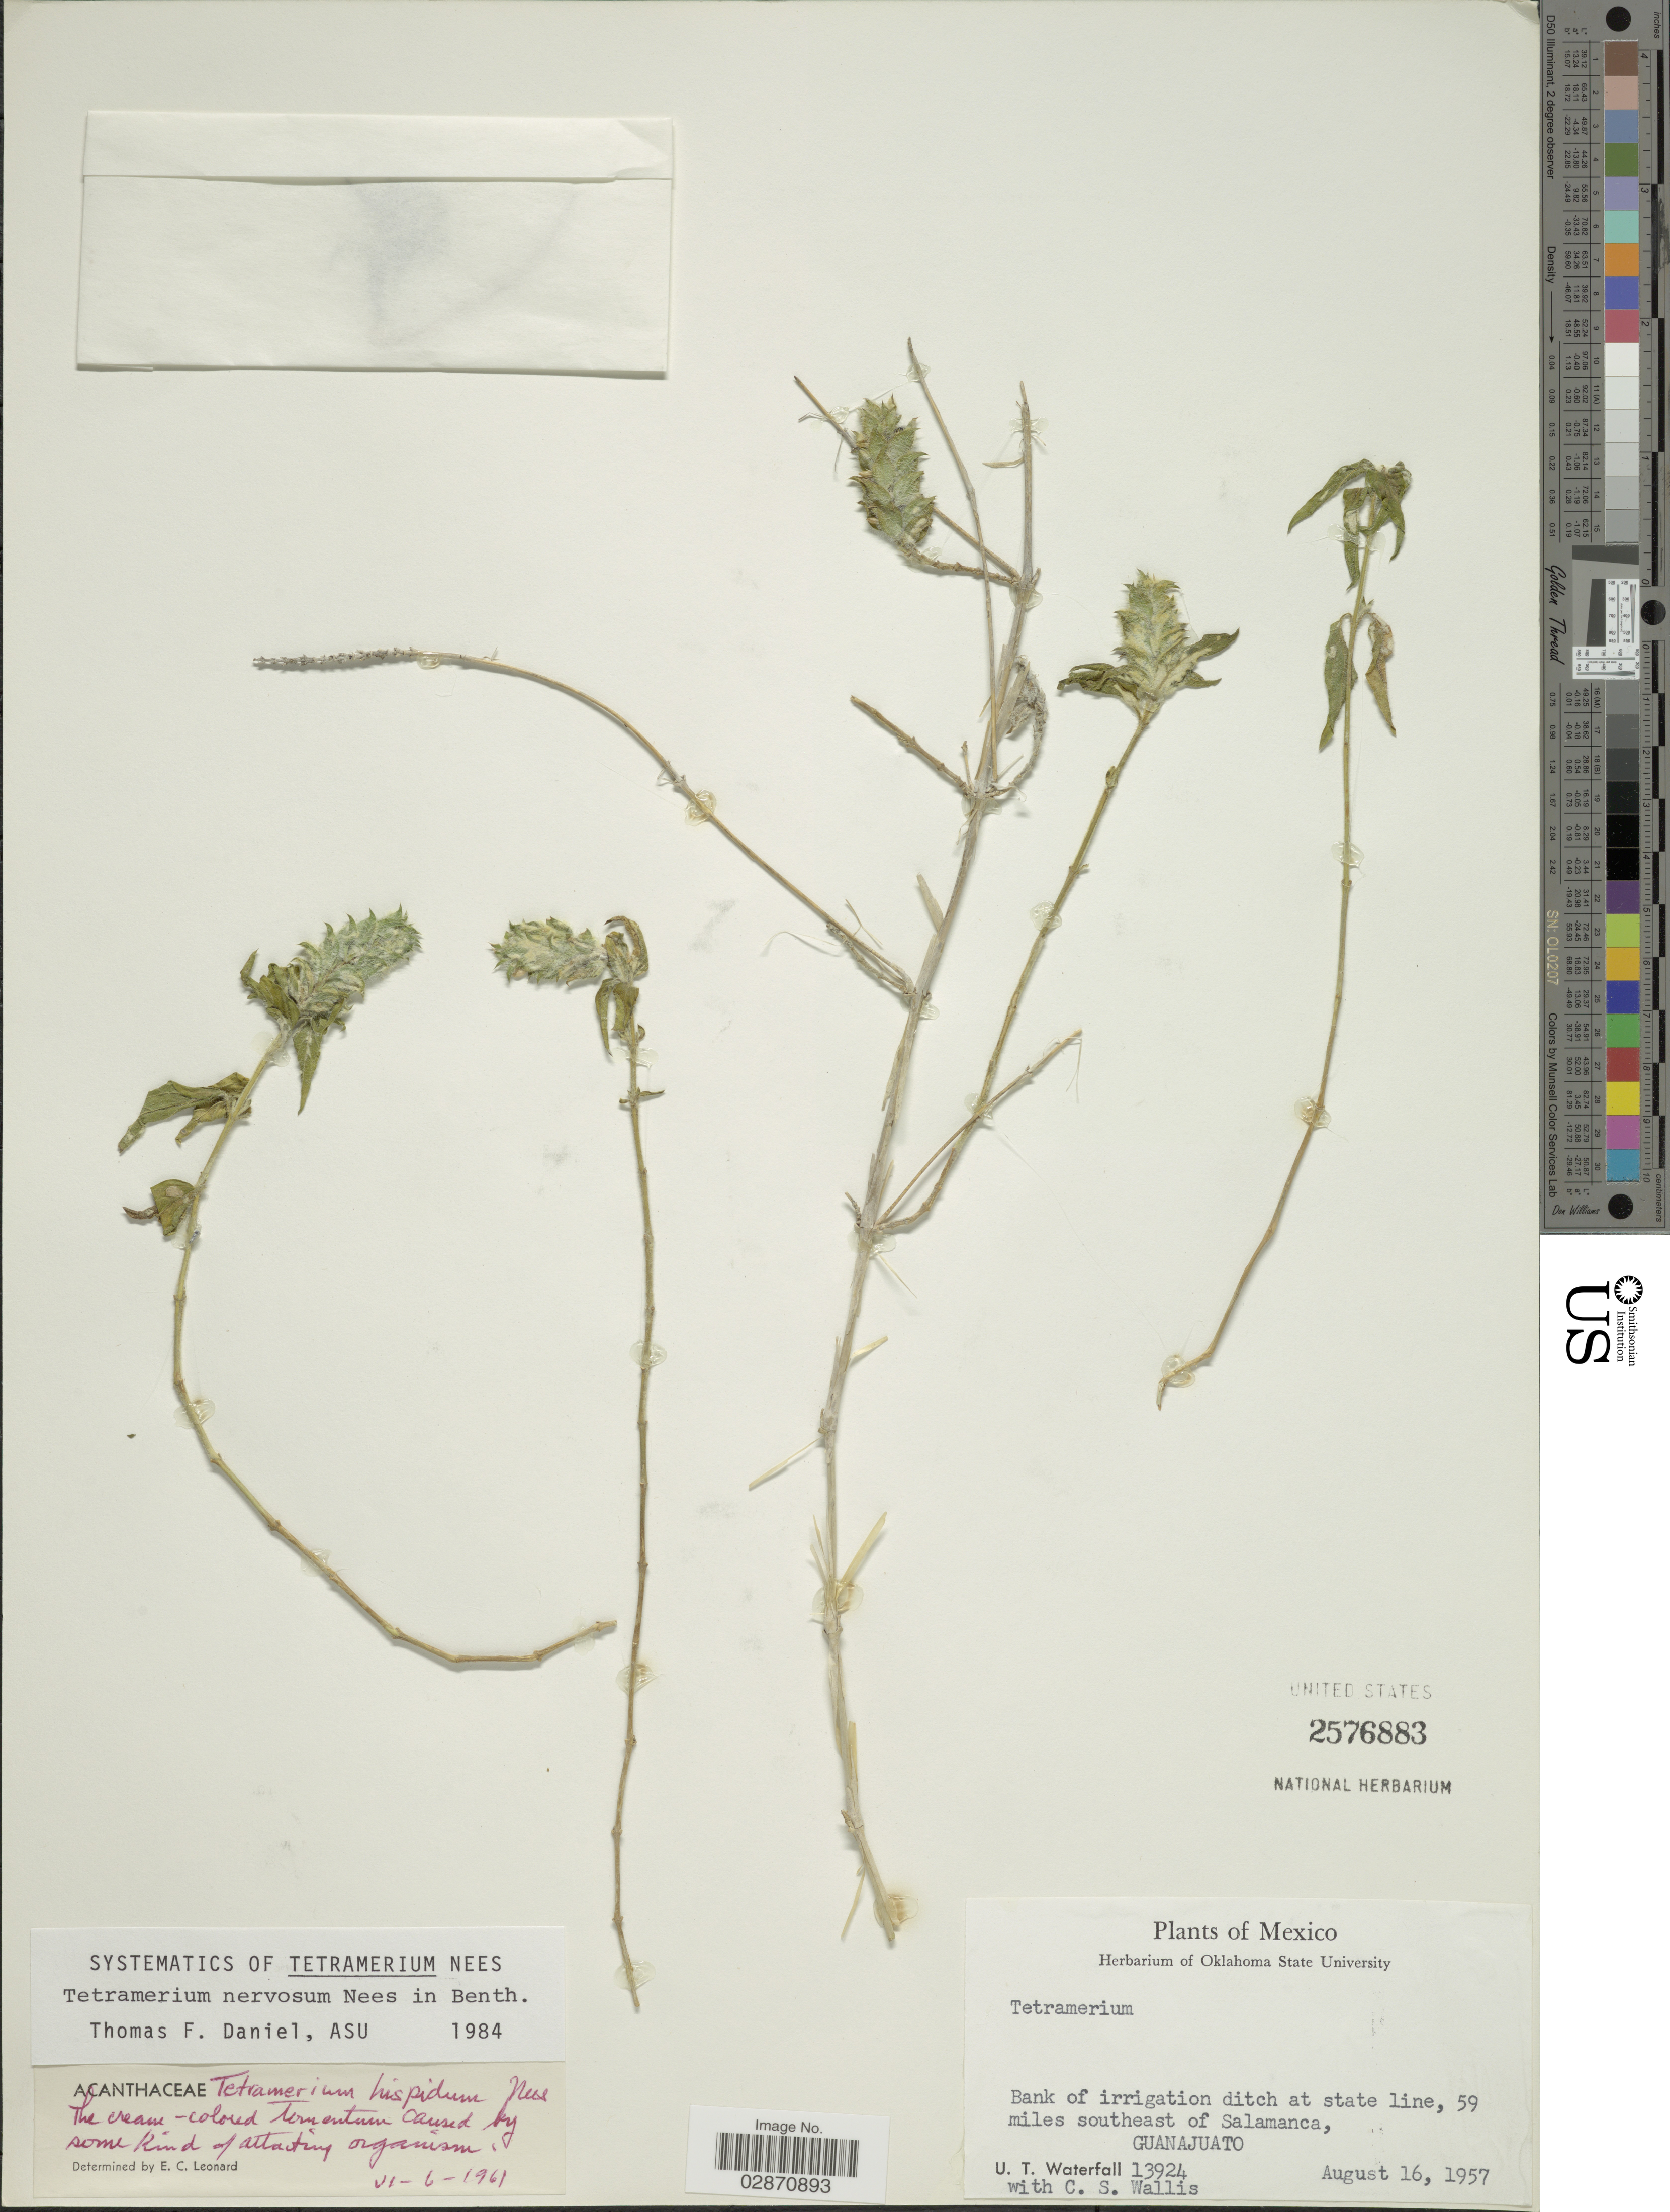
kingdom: Plantae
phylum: Tracheophyta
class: Magnoliopsida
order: Lamiales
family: Acanthaceae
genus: Tetramerium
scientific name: Tetramerium nervosum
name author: Nees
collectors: U. T. Waterfall & C. S. Wallis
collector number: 13924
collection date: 1957-08-16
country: Mexico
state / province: Guanajuato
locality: Bank of irrigation ditch at state line, 59 miles southeast of Salamanca.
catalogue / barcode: US 2576883